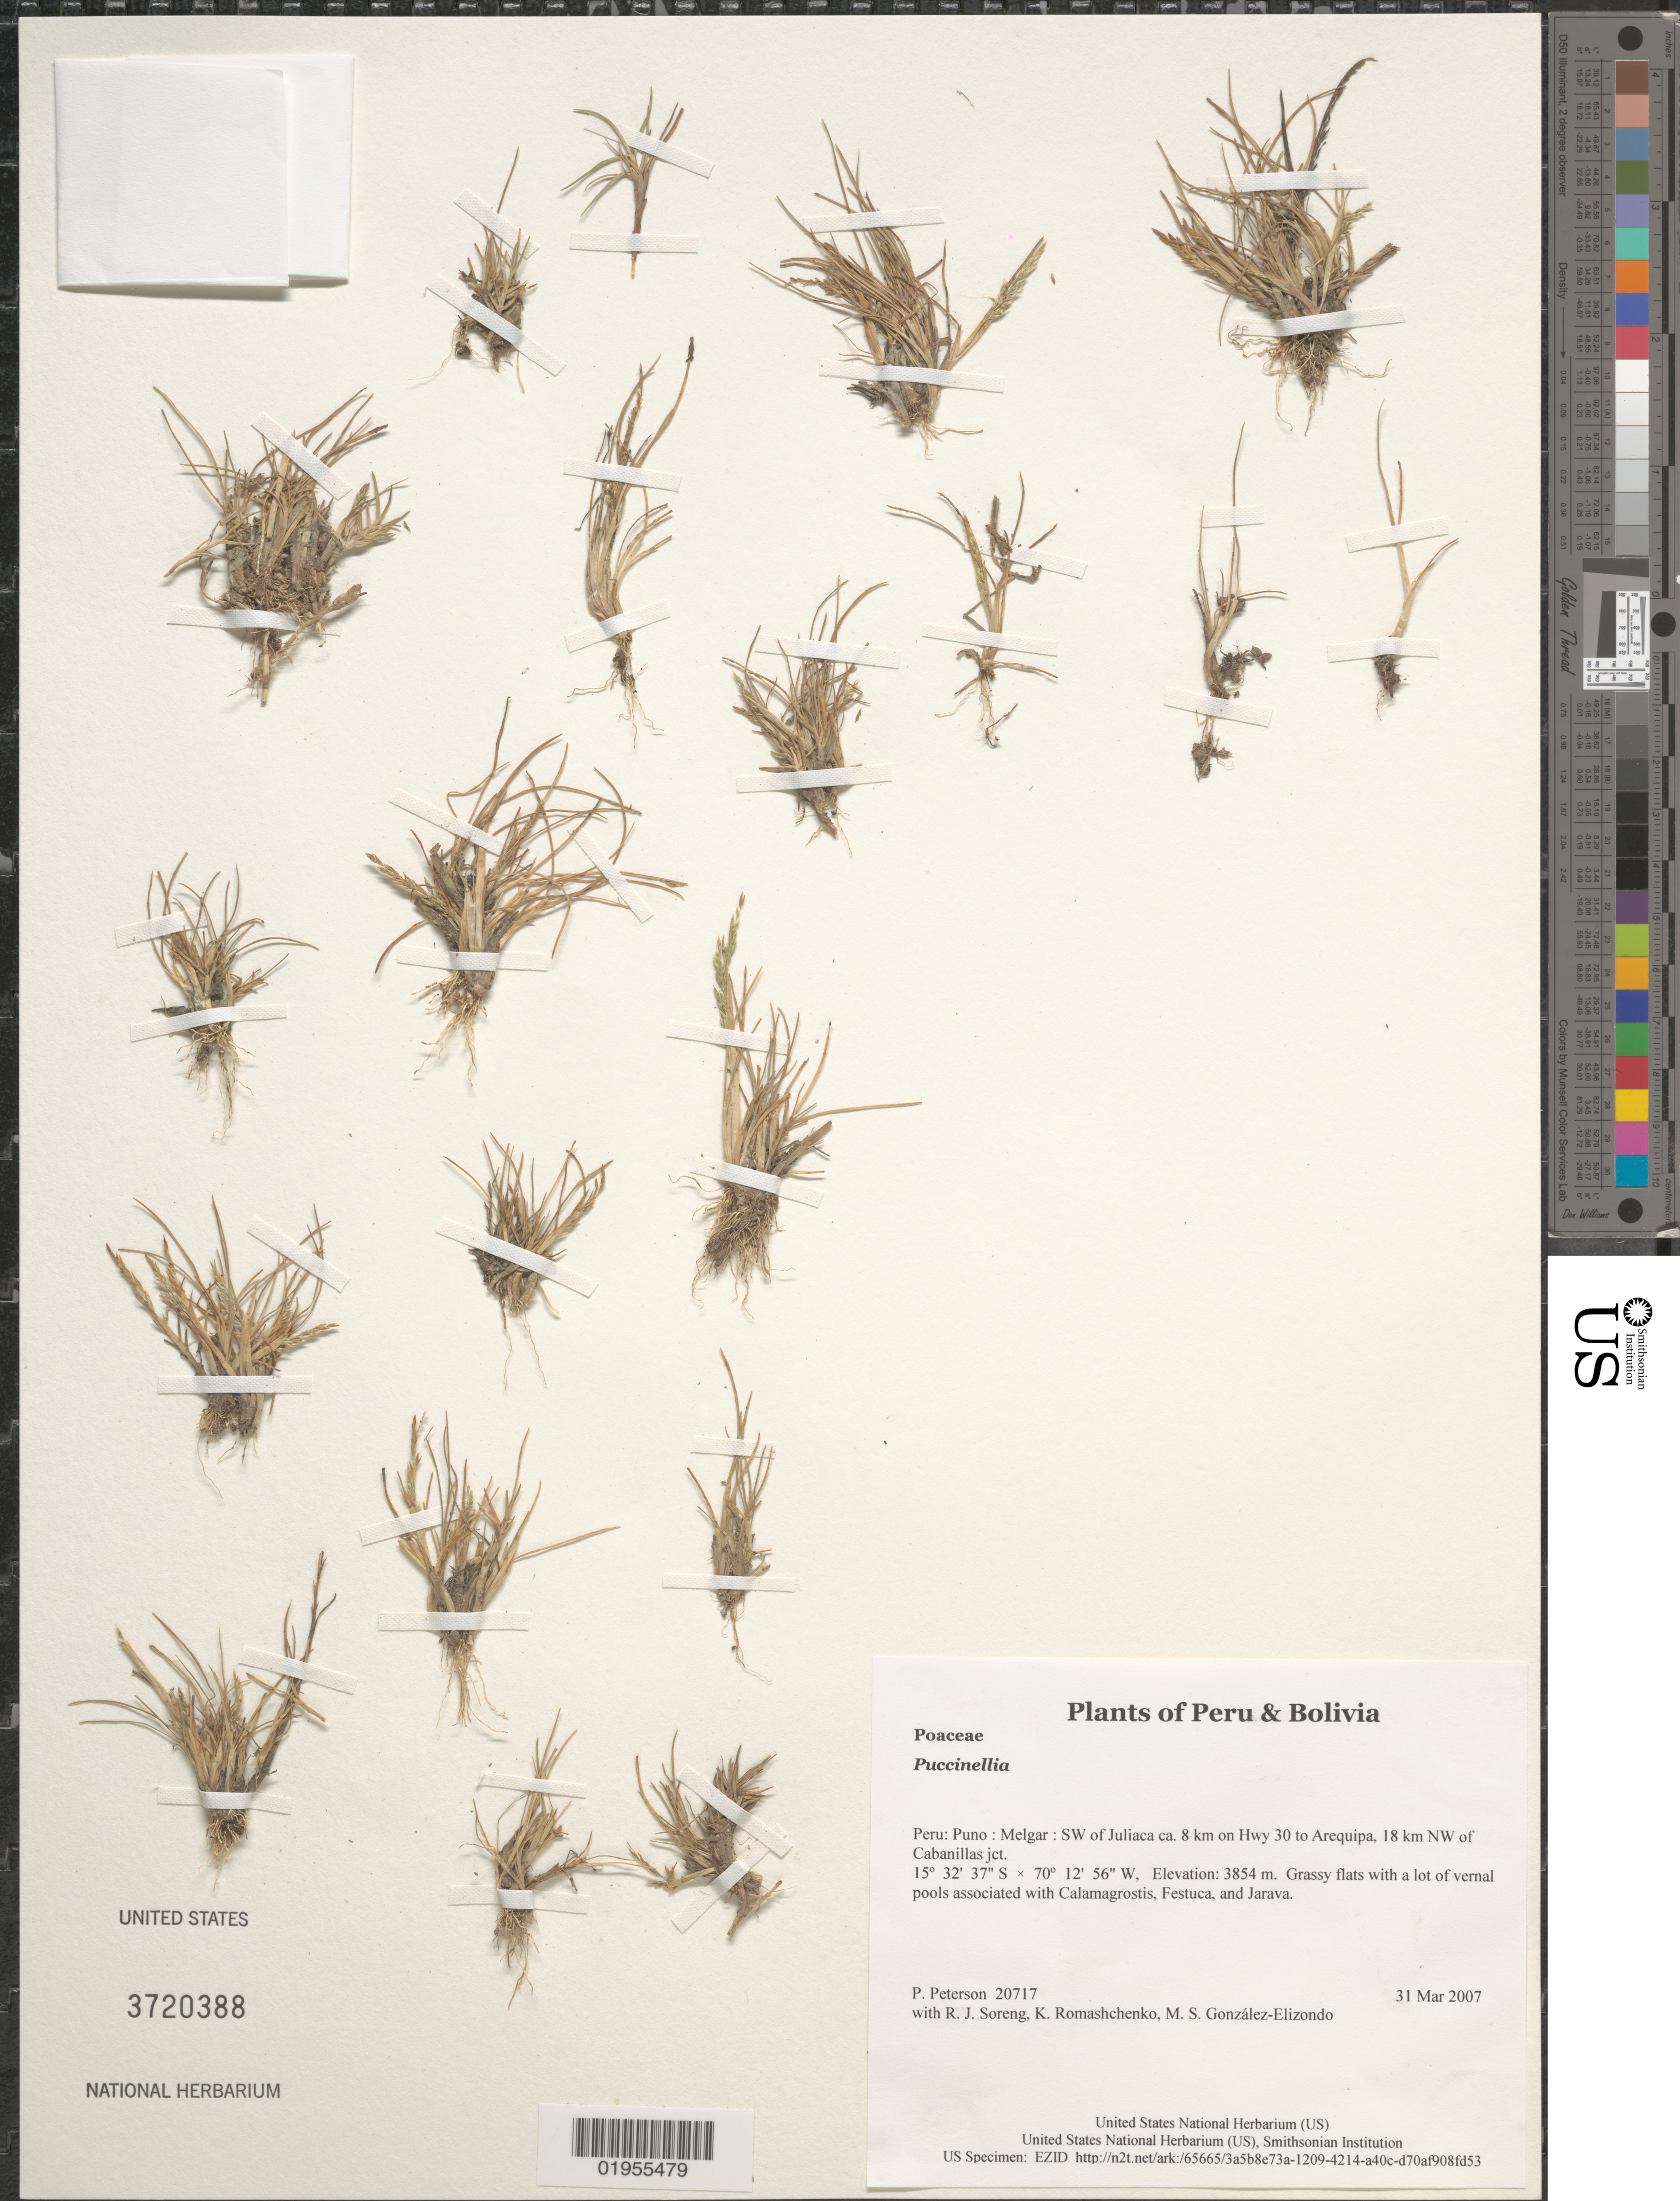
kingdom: Plantae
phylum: Tracheophyta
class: Liliopsida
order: Poales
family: Poaceae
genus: Puccinellia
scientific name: Puccinellia sp.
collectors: P. M. Peterson, R. J. Soreng, K. Romashchenko & M. S. González-Elizondo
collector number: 20717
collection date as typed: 31 Mar 2007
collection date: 2007-03-31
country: Peru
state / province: Puno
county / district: Melgar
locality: SW of Juliaca ca. 8 km on Hwy 30 to Arequipa, 18 km NW of Cabanillas jct.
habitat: Grassy flats with a lot of vernal pools associated with Calamagrostis, Festuca, and Jarava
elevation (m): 3854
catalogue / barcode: US 3720388